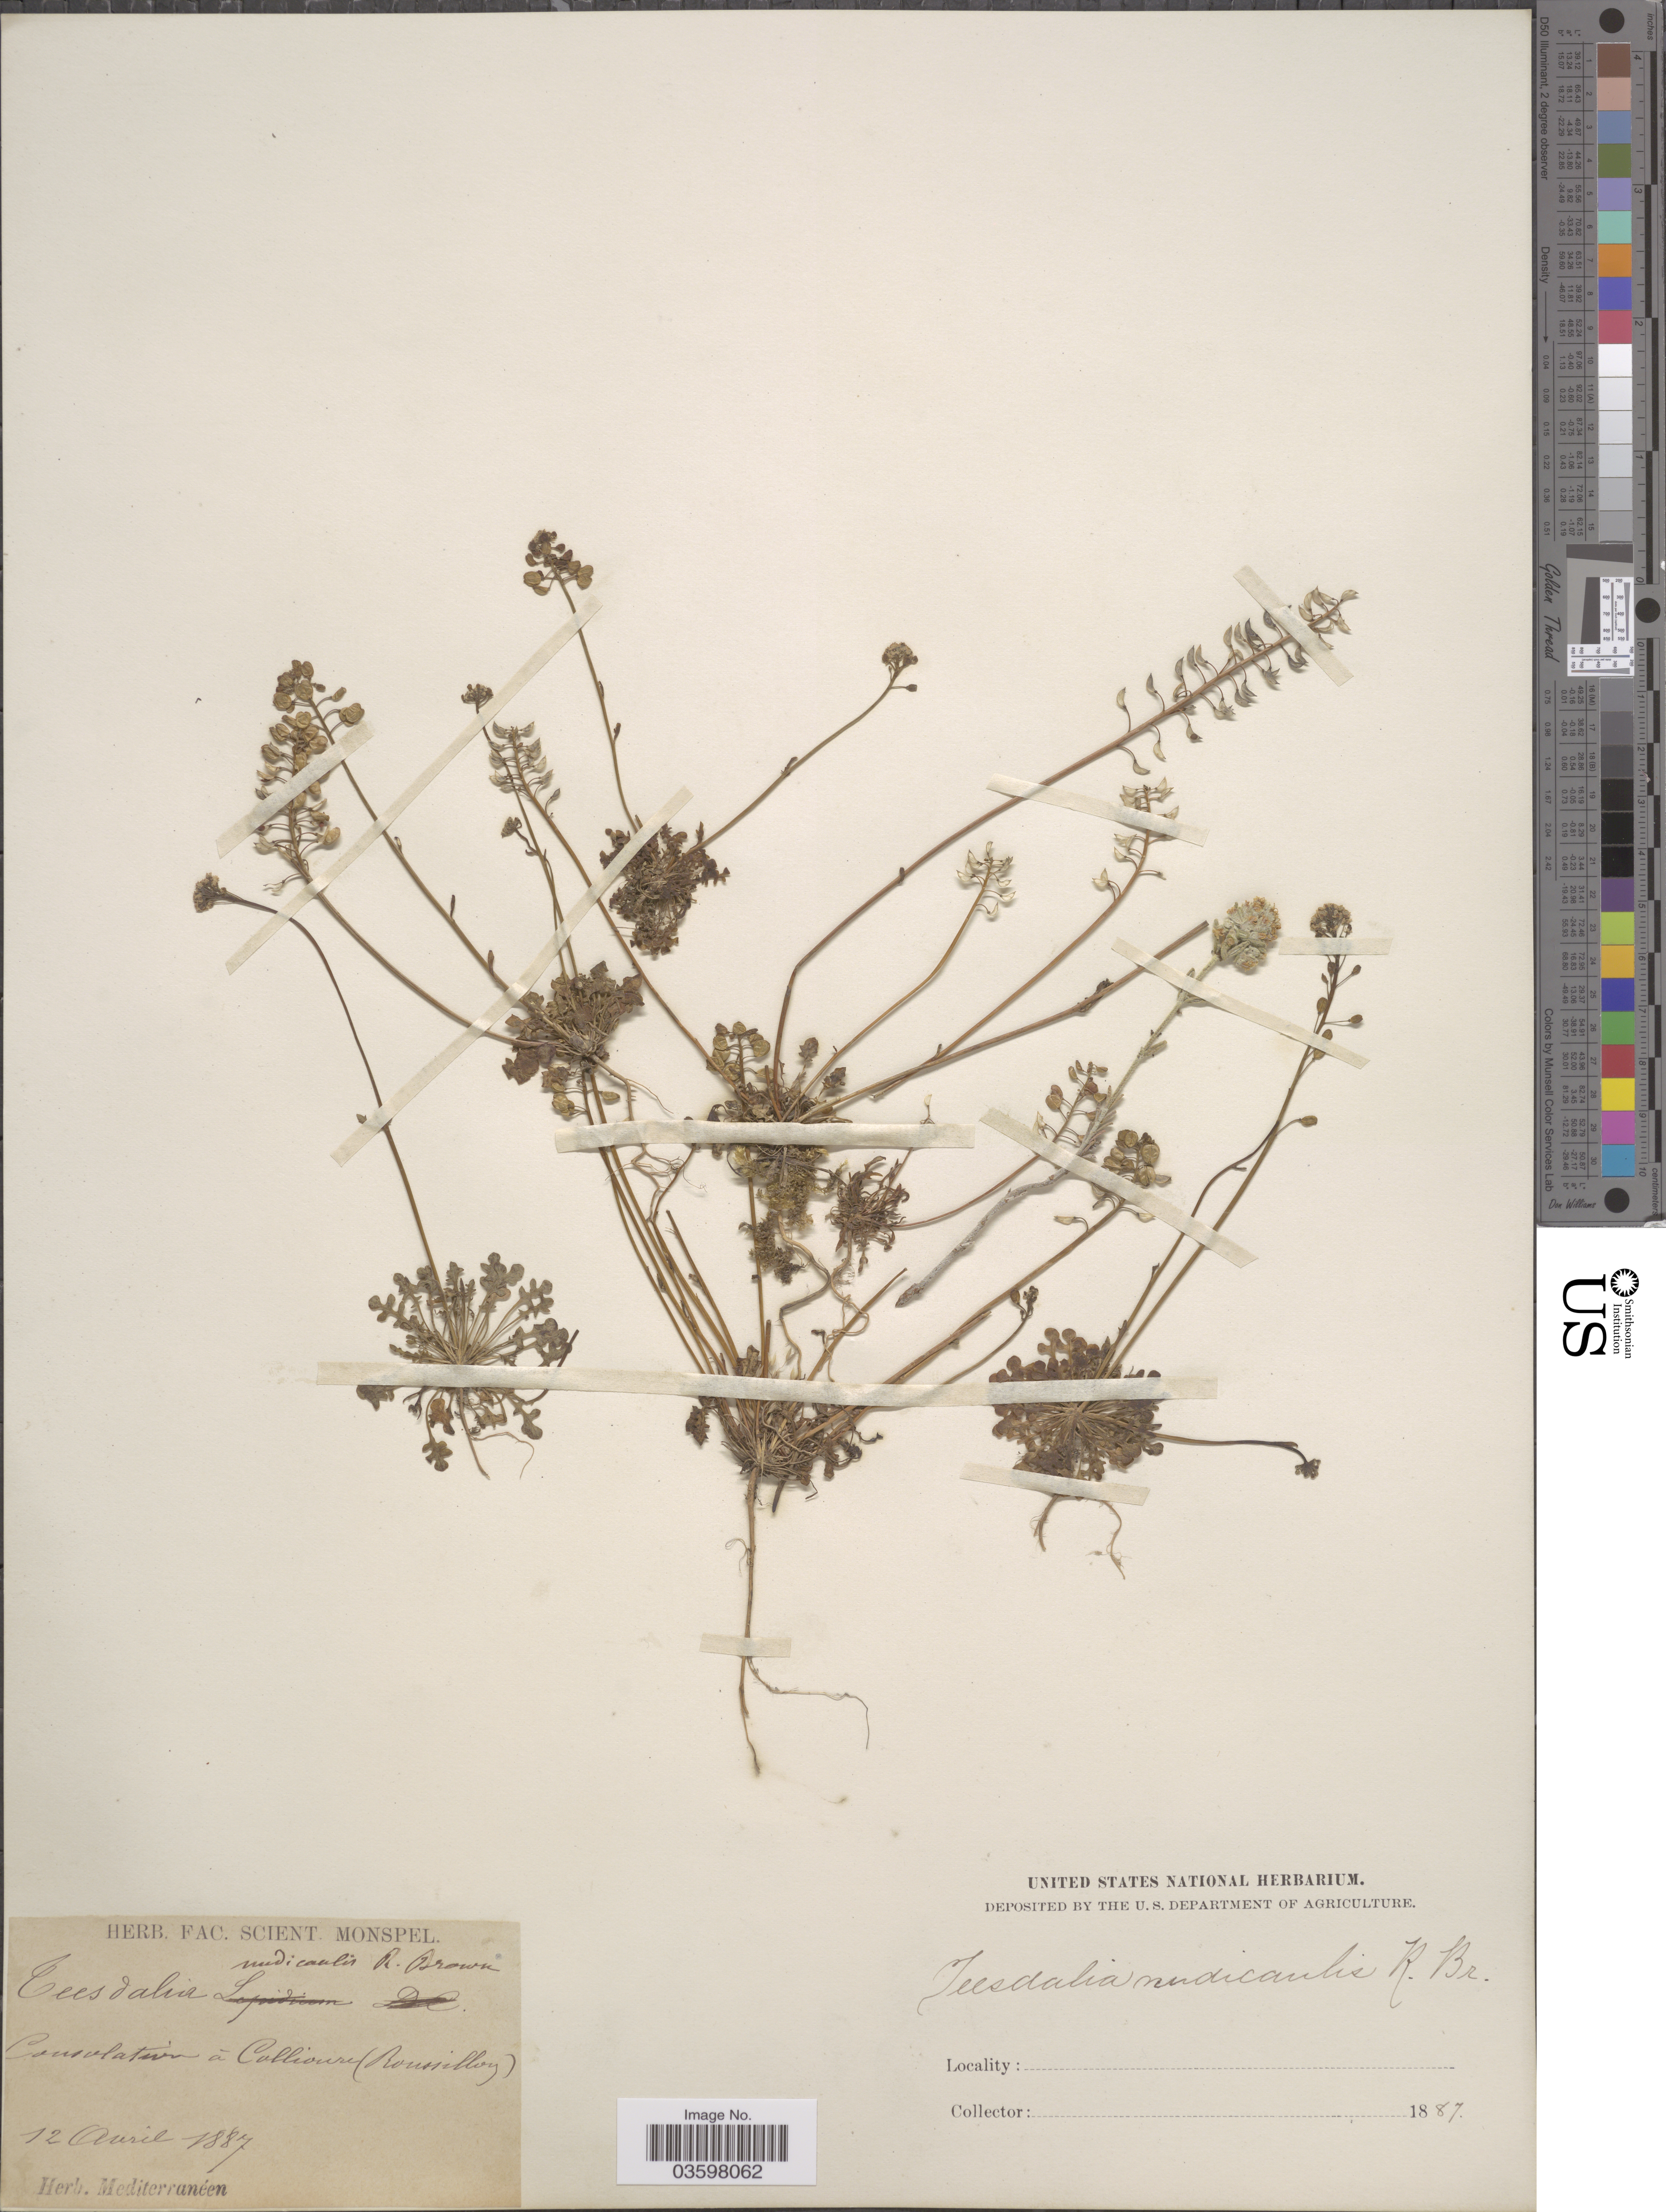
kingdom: Plantae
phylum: Tracheophyta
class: Magnoliopsida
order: Brassicales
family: Brassicaceae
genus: Teesdalia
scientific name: Teesdalia nudicaulis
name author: (L.) W.T. Aiton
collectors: Ex Herb. Hort. Monspeliensis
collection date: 1887-04-12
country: France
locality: Consolation á oallioure (Roussiloy). Mediterranéen.